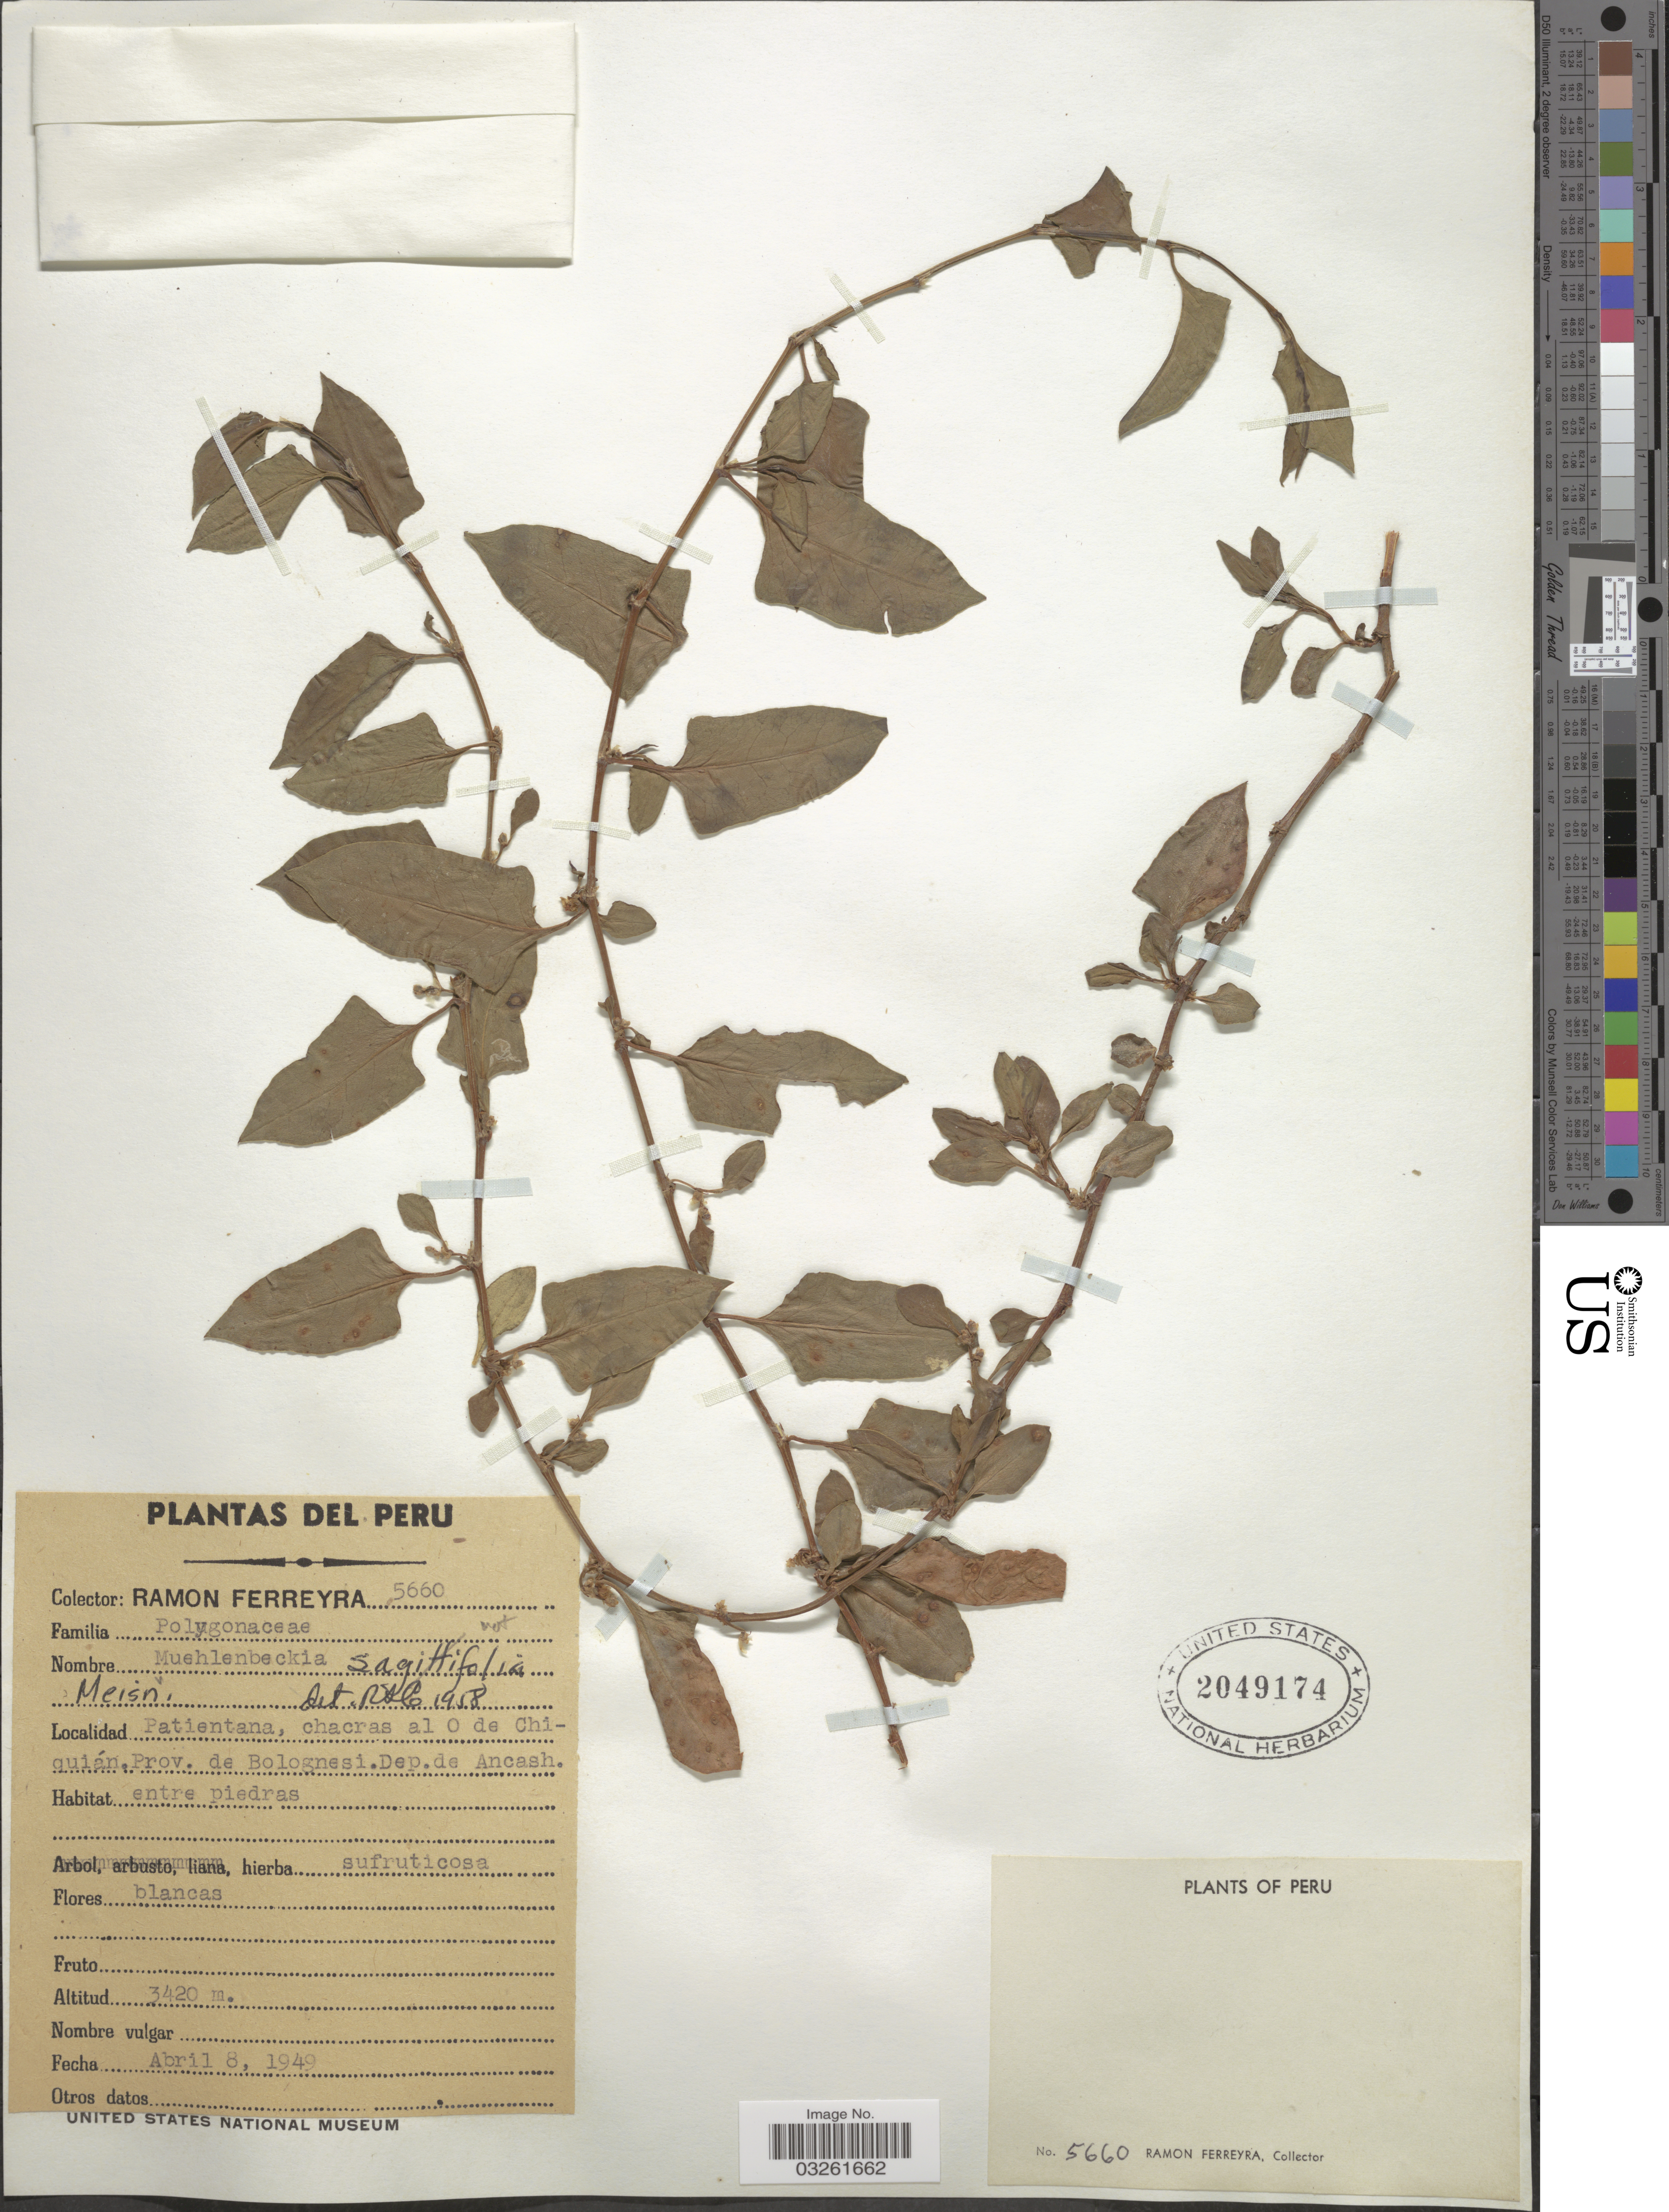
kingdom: Plantae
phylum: Tracheophyta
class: Magnoliopsida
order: Caryophyllales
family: Polygonaceae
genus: Muehlenbeckia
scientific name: Muehlenbeckia sp.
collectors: R. A. Ferreyra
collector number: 5660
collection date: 1949-04-08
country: Peru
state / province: Ancash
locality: Patientana, chacras al O de Chiquián, Prov. de Bolognesi. Dep. de Ancash.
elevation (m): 3420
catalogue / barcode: US 2049174